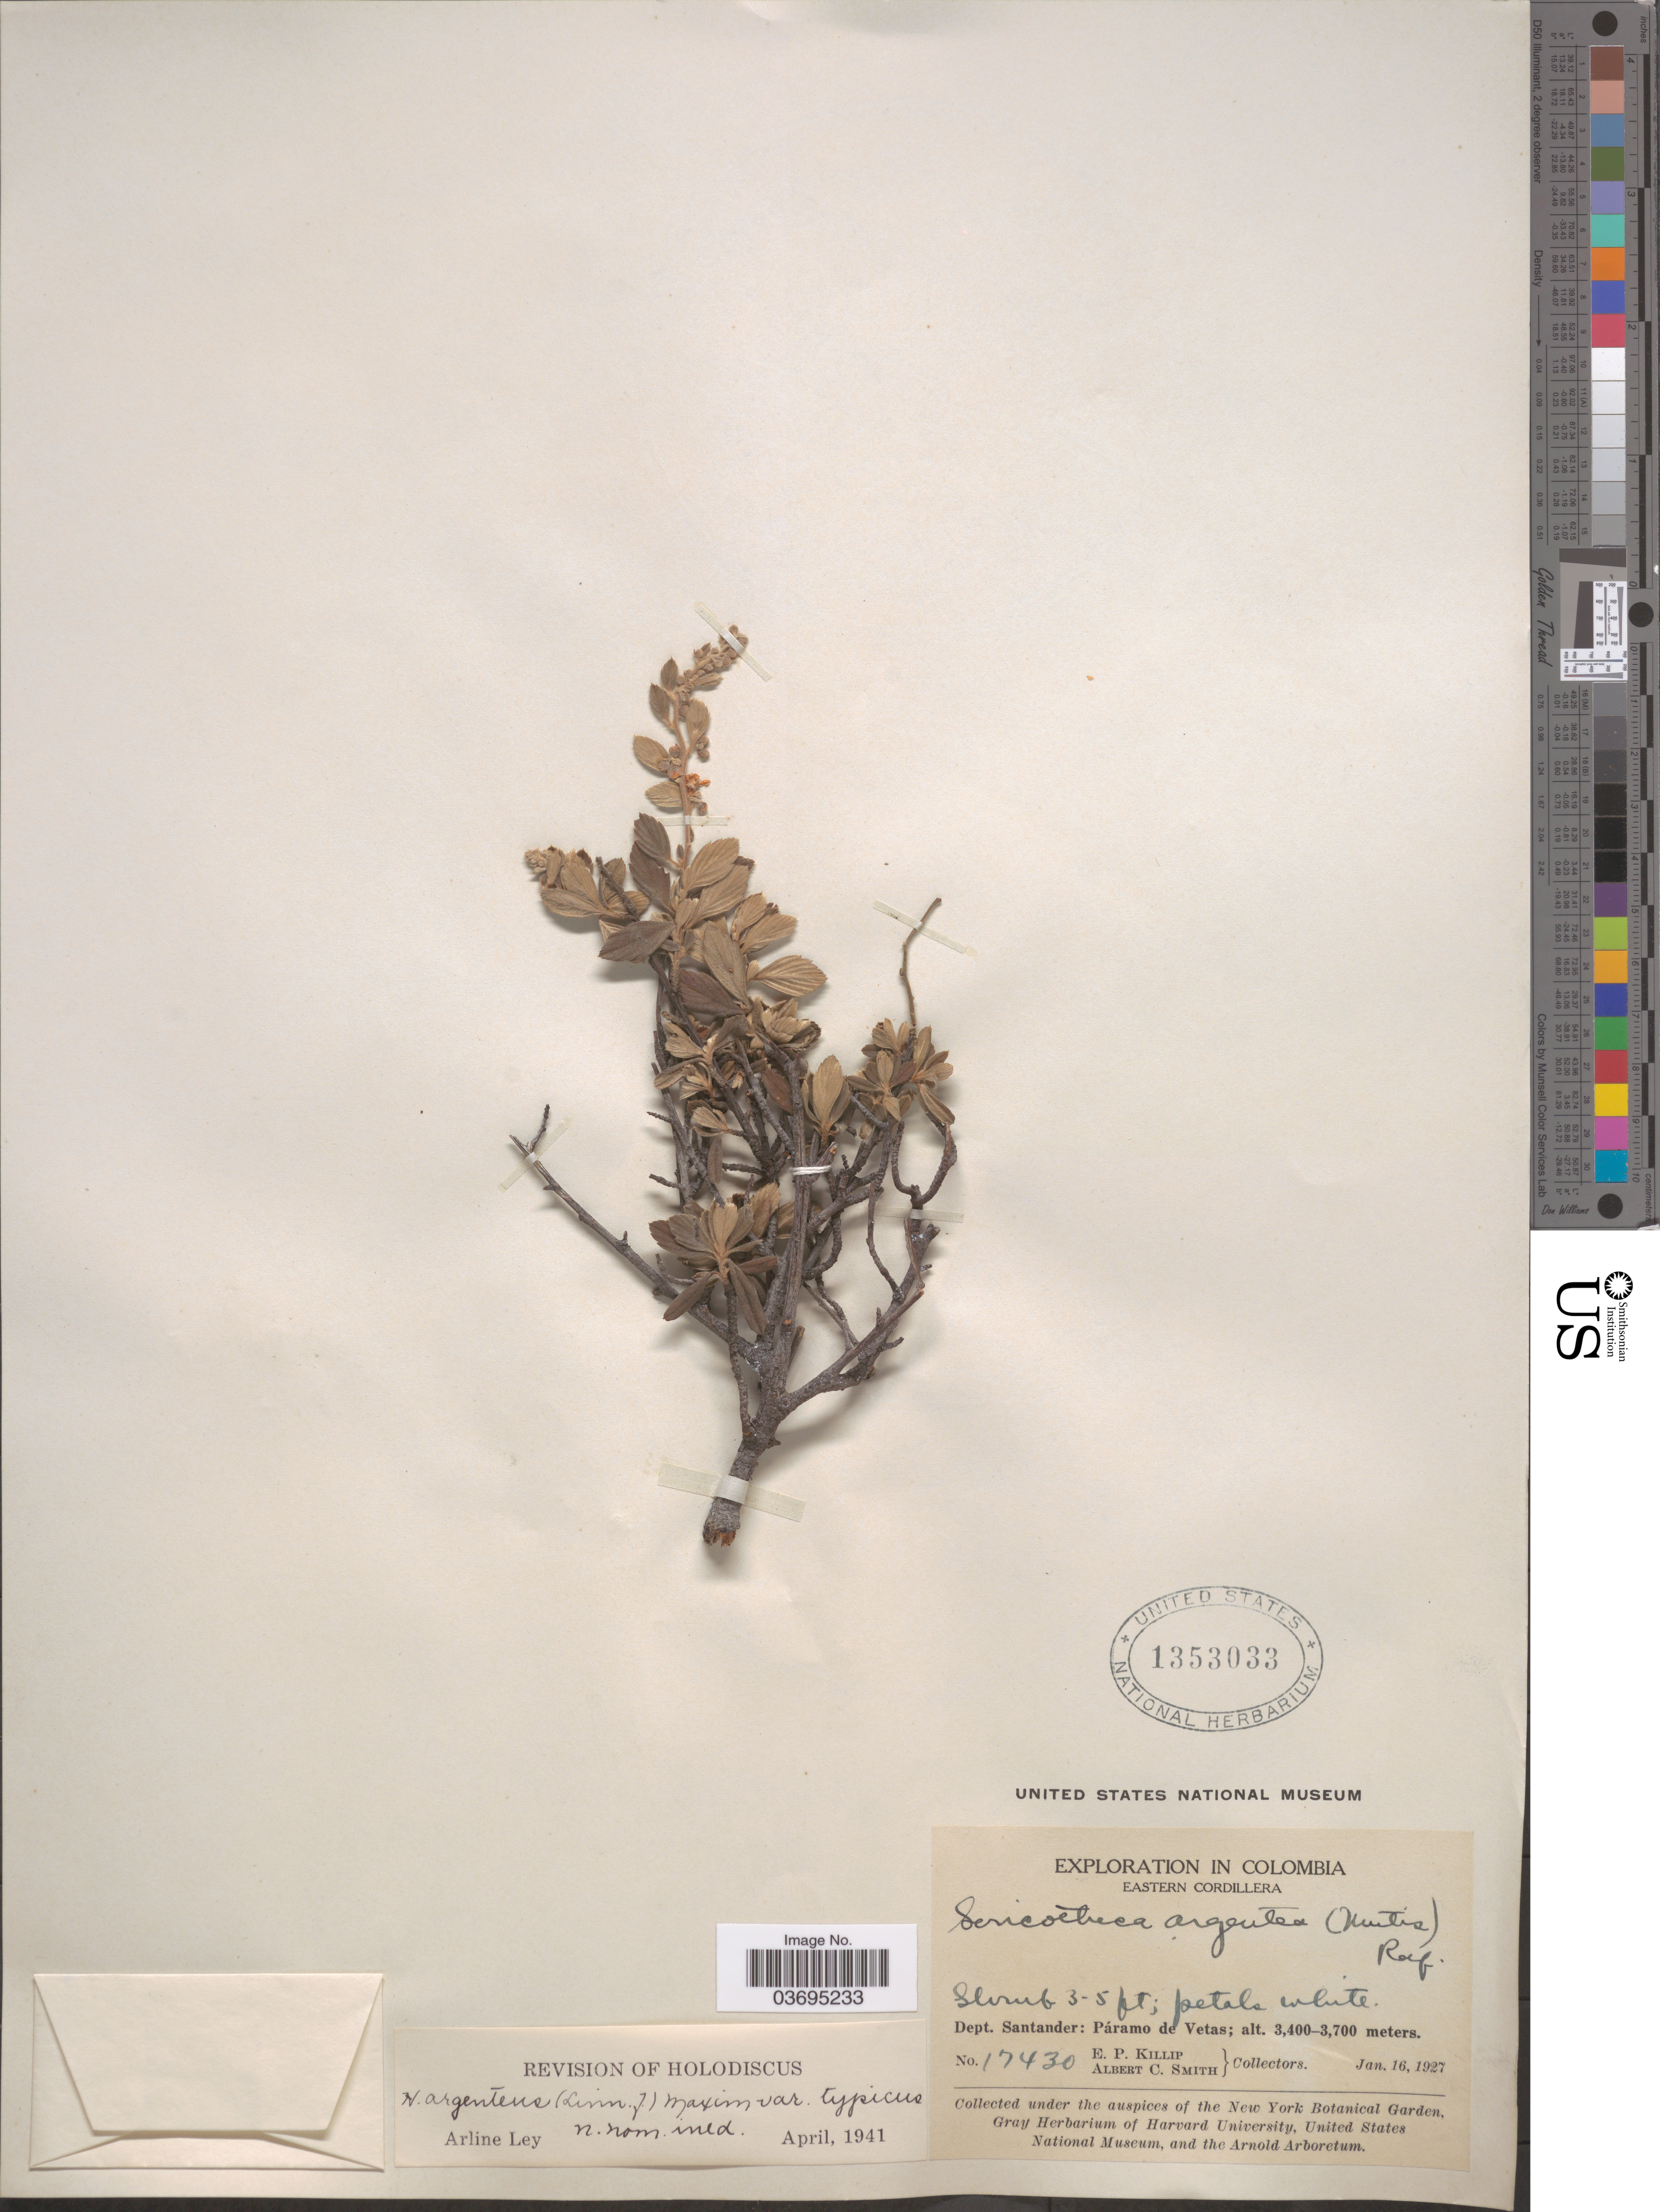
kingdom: Plantae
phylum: Tracheophyta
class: Magnoliopsida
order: Rosales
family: Rosaceae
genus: Holodiscus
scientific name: Holodiscus argenteus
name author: (L. f.) Maxim.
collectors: E. P. Killip & A. C. Smith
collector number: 17430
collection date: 1927-01-16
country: Colombia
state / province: Santander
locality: Eastern Cordillera. Dept. Santander: Páramo de Vetas.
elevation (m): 3400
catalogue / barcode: US 1353033